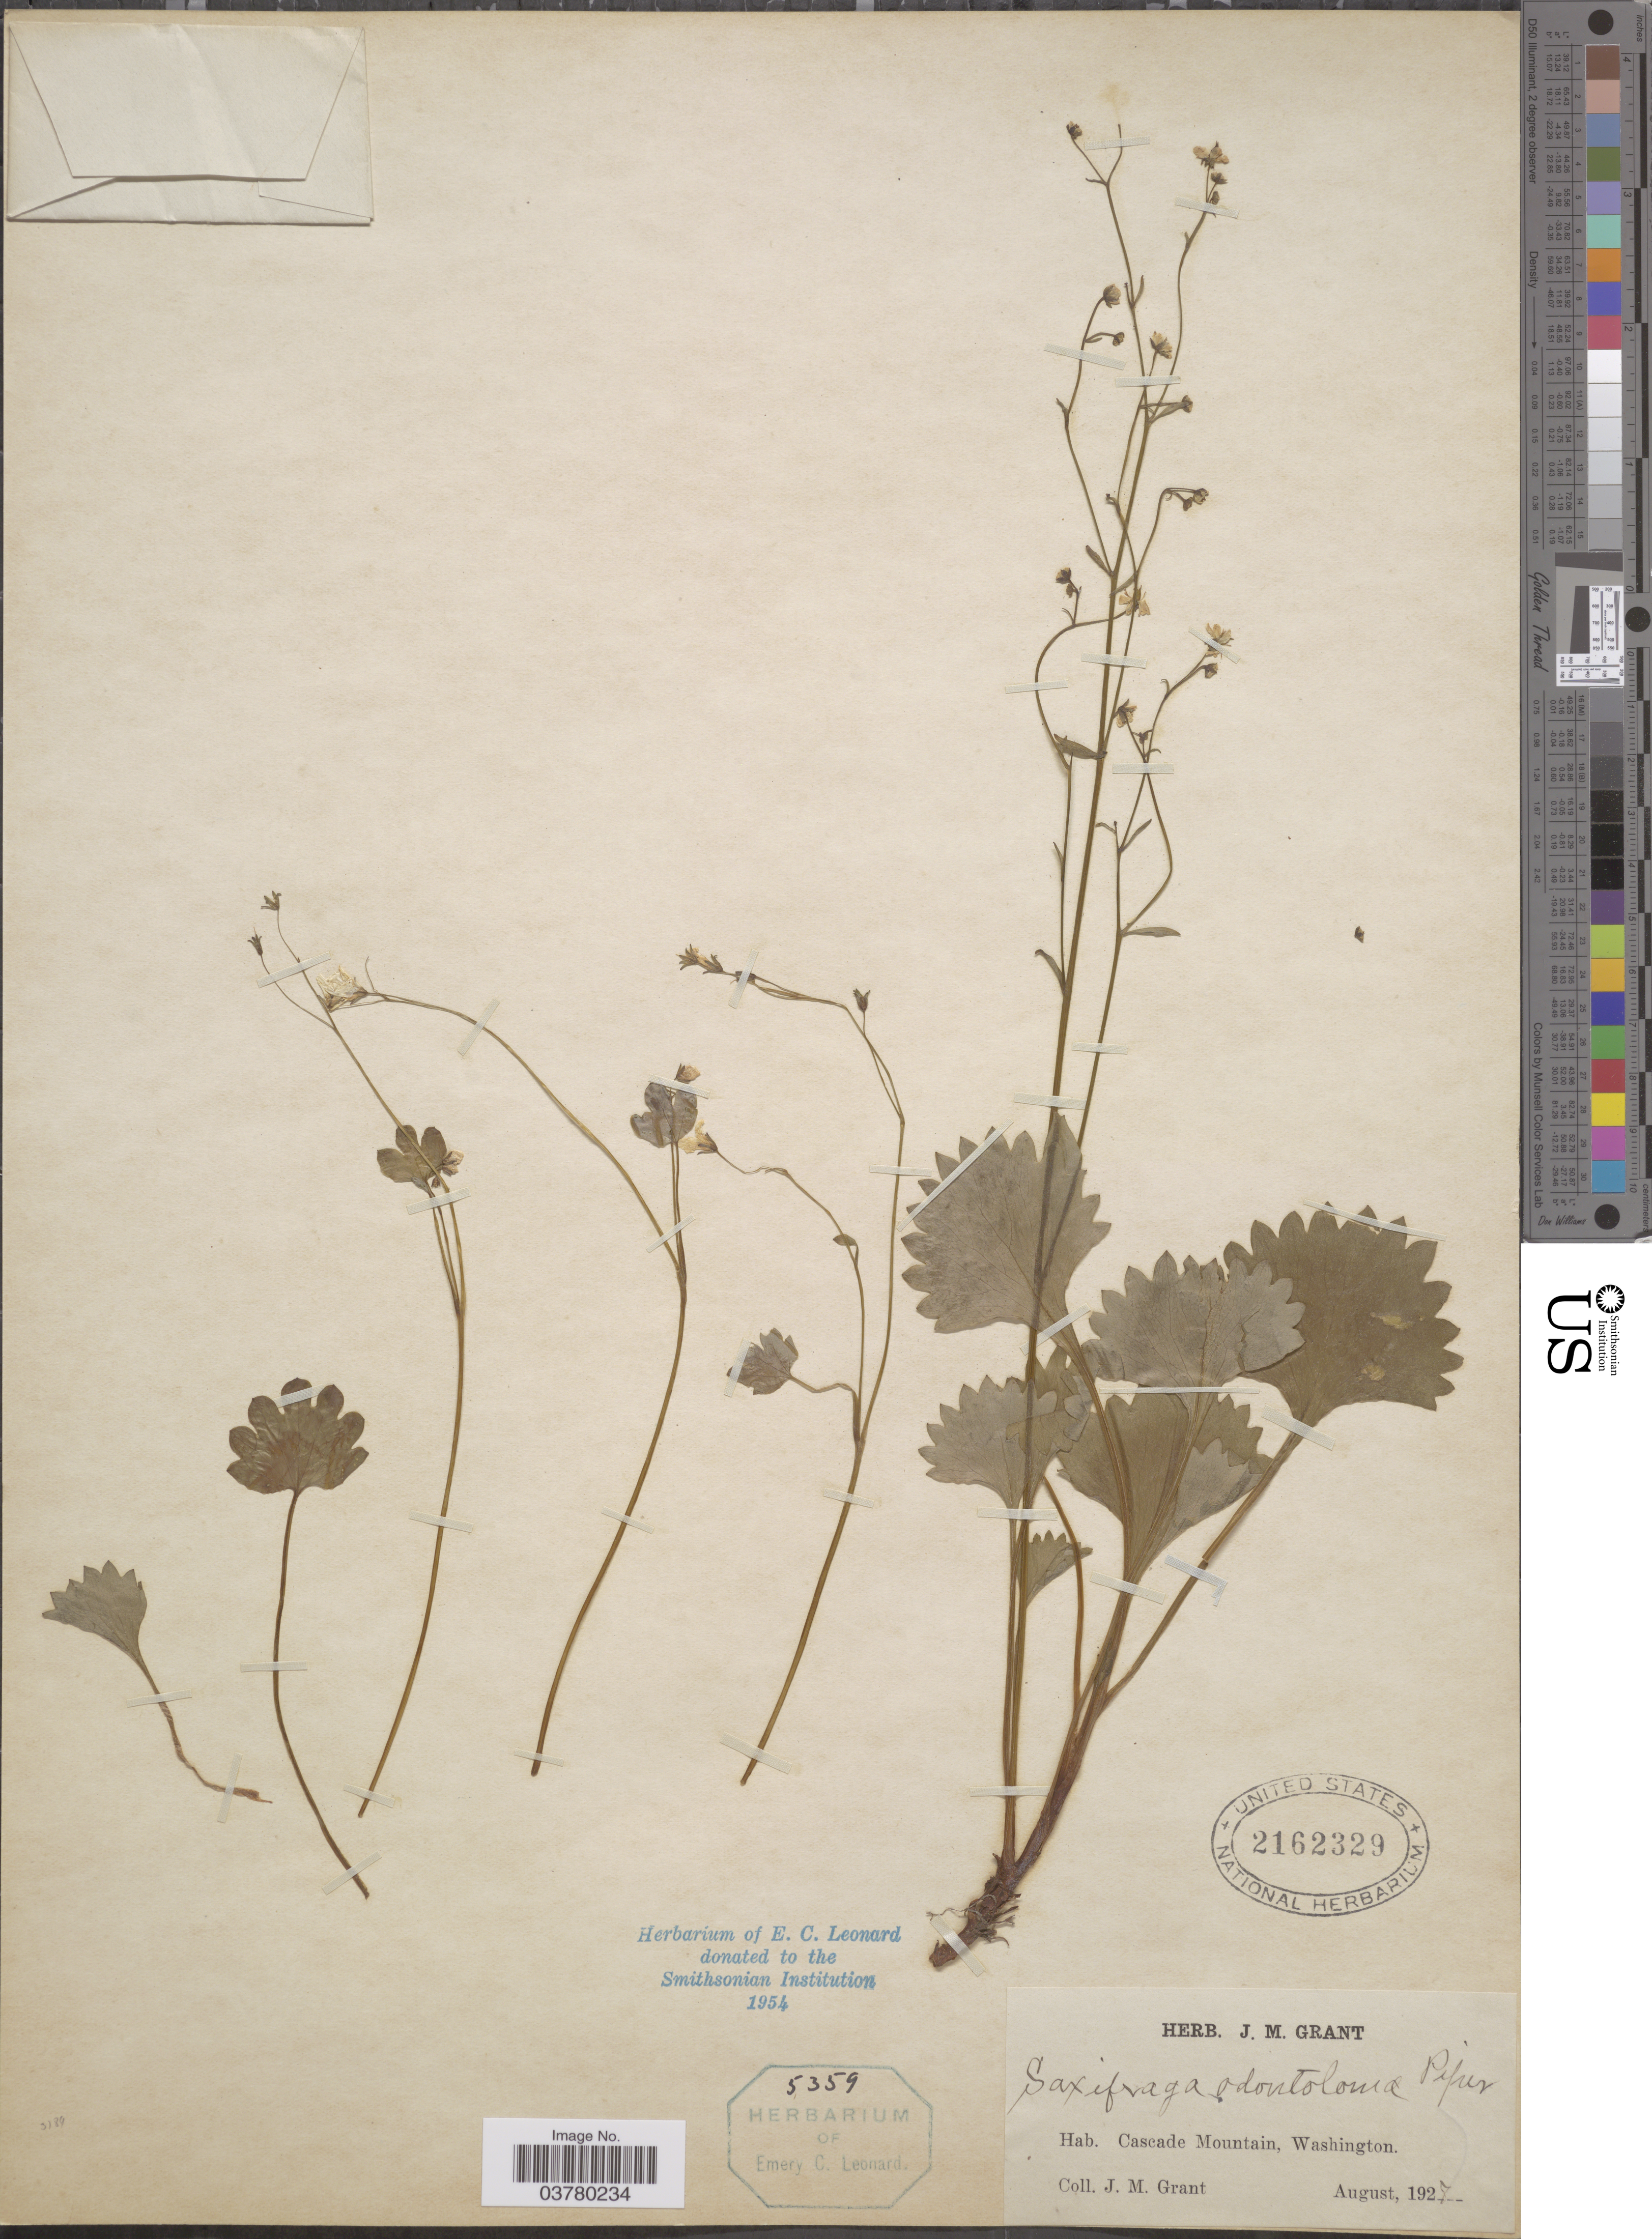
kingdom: Plantae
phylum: Tracheophyta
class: Magnoliopsida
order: Saxifragales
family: Saxifragaceae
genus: Micranthes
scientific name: Micranthes odontoloma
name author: (Piper) A. Heller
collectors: J. M. Grant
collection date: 1927-08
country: United States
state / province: Washington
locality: Cascade Mountain.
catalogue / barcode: US 2162329